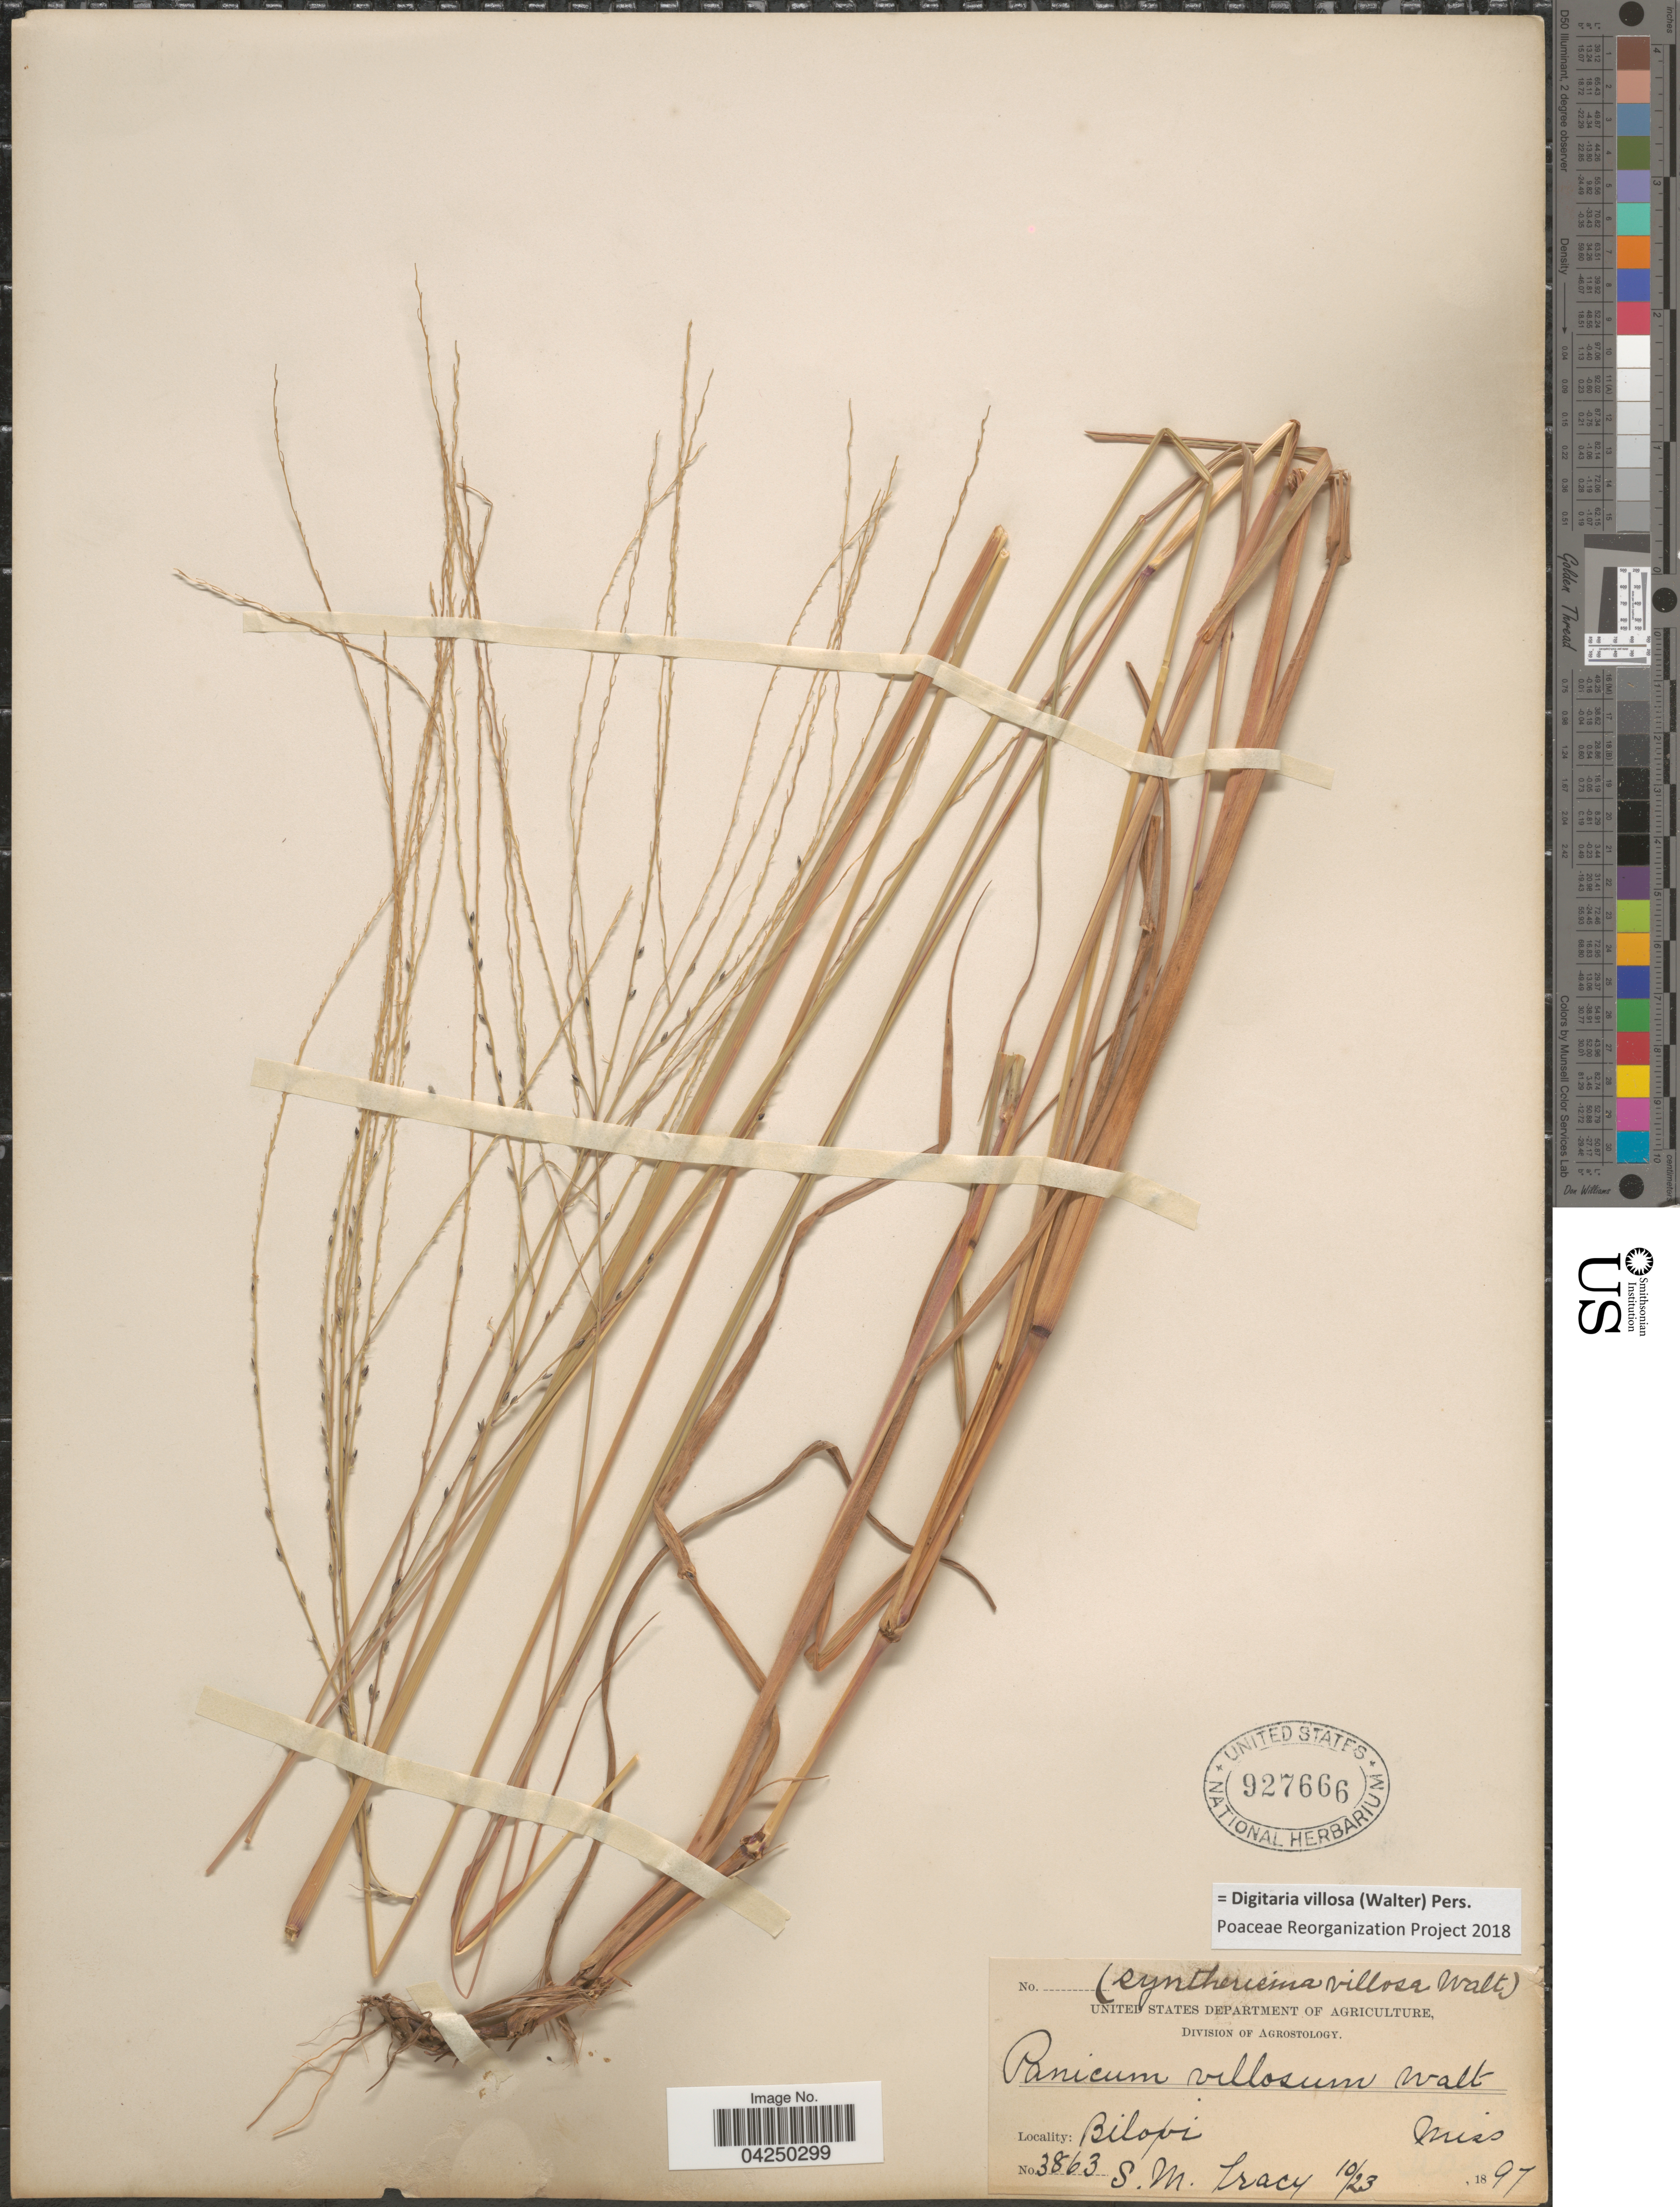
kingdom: Plantae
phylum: Tracheophyta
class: Liliopsida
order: Poales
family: Poaceae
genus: Digitaria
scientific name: Digitaria villosa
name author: (Walter) Pers.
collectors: S. M. Tracy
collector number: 3863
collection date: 1897-10-23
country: United States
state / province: Mississippi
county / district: Harrison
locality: Biloxi.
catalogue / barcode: US 927666